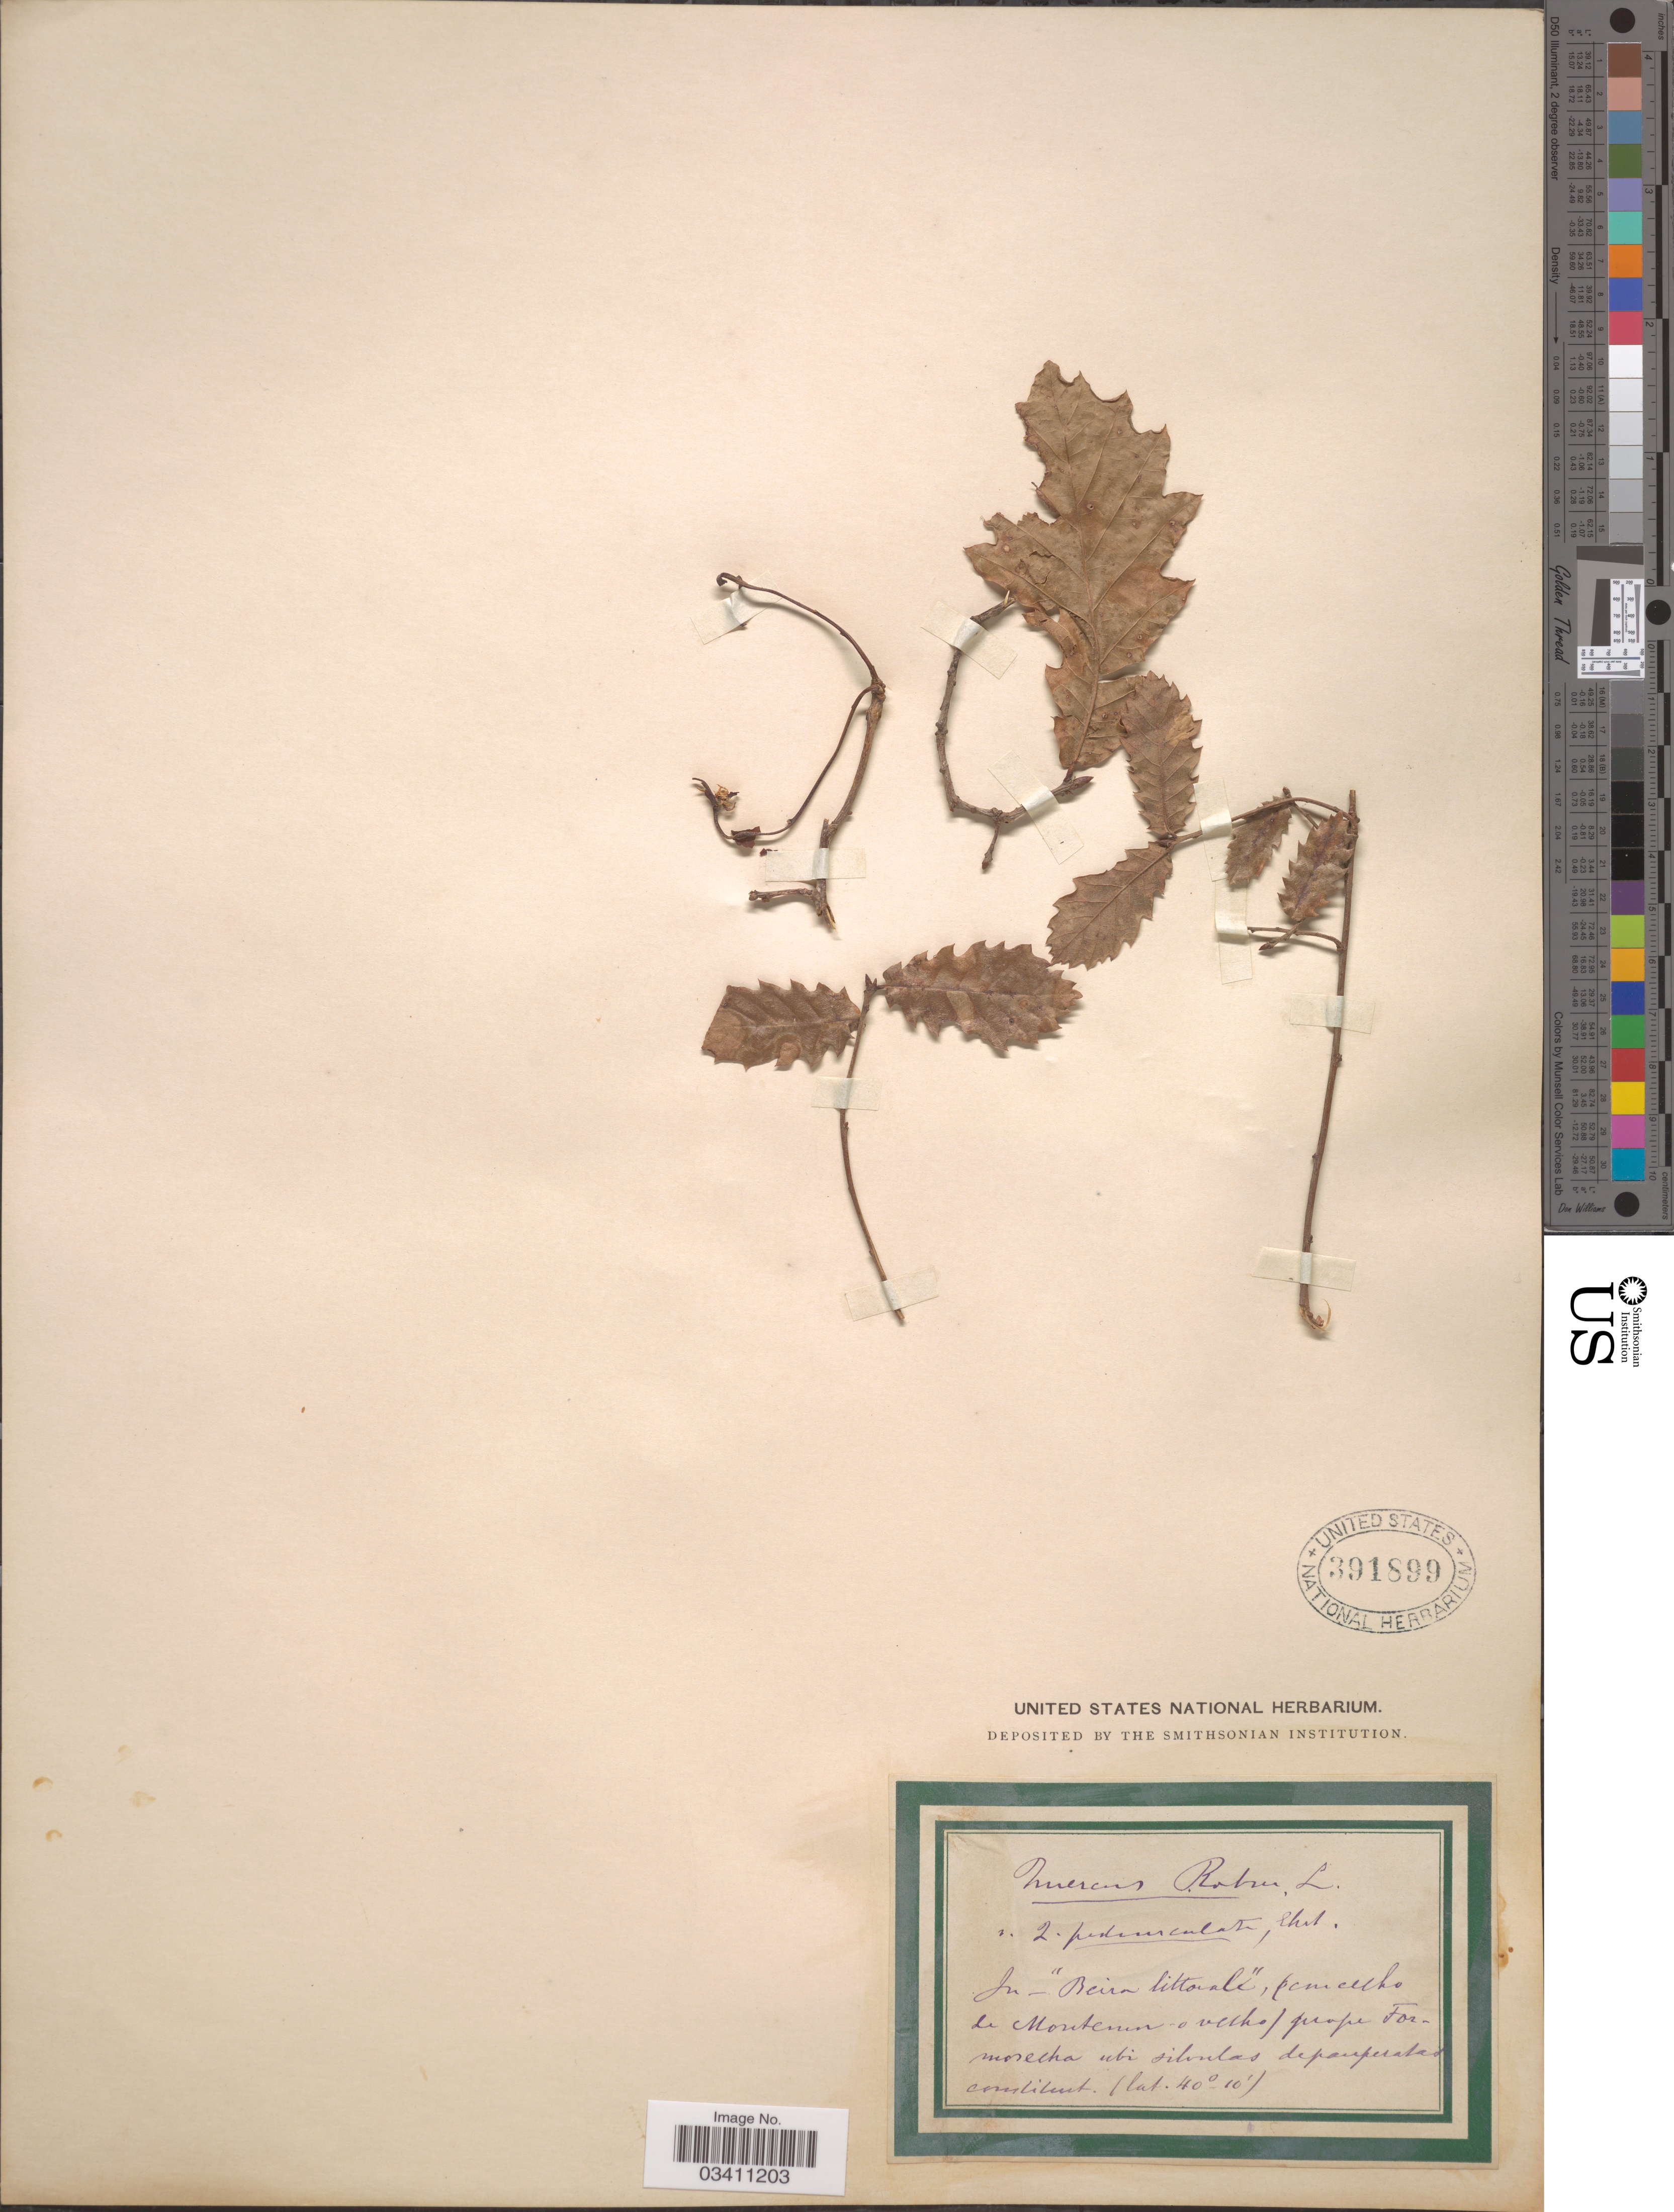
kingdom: Plantae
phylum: Tracheophyta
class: Magnoliopsida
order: Fagales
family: Fagaceae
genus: Quercus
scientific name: Quercus robur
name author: L.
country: Portugal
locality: In - "Beira littorale", (pemelko de Montenin o velho) prope Formosecha ubi silvulas depanperatas constitut. [interpreted]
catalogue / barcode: US 391899